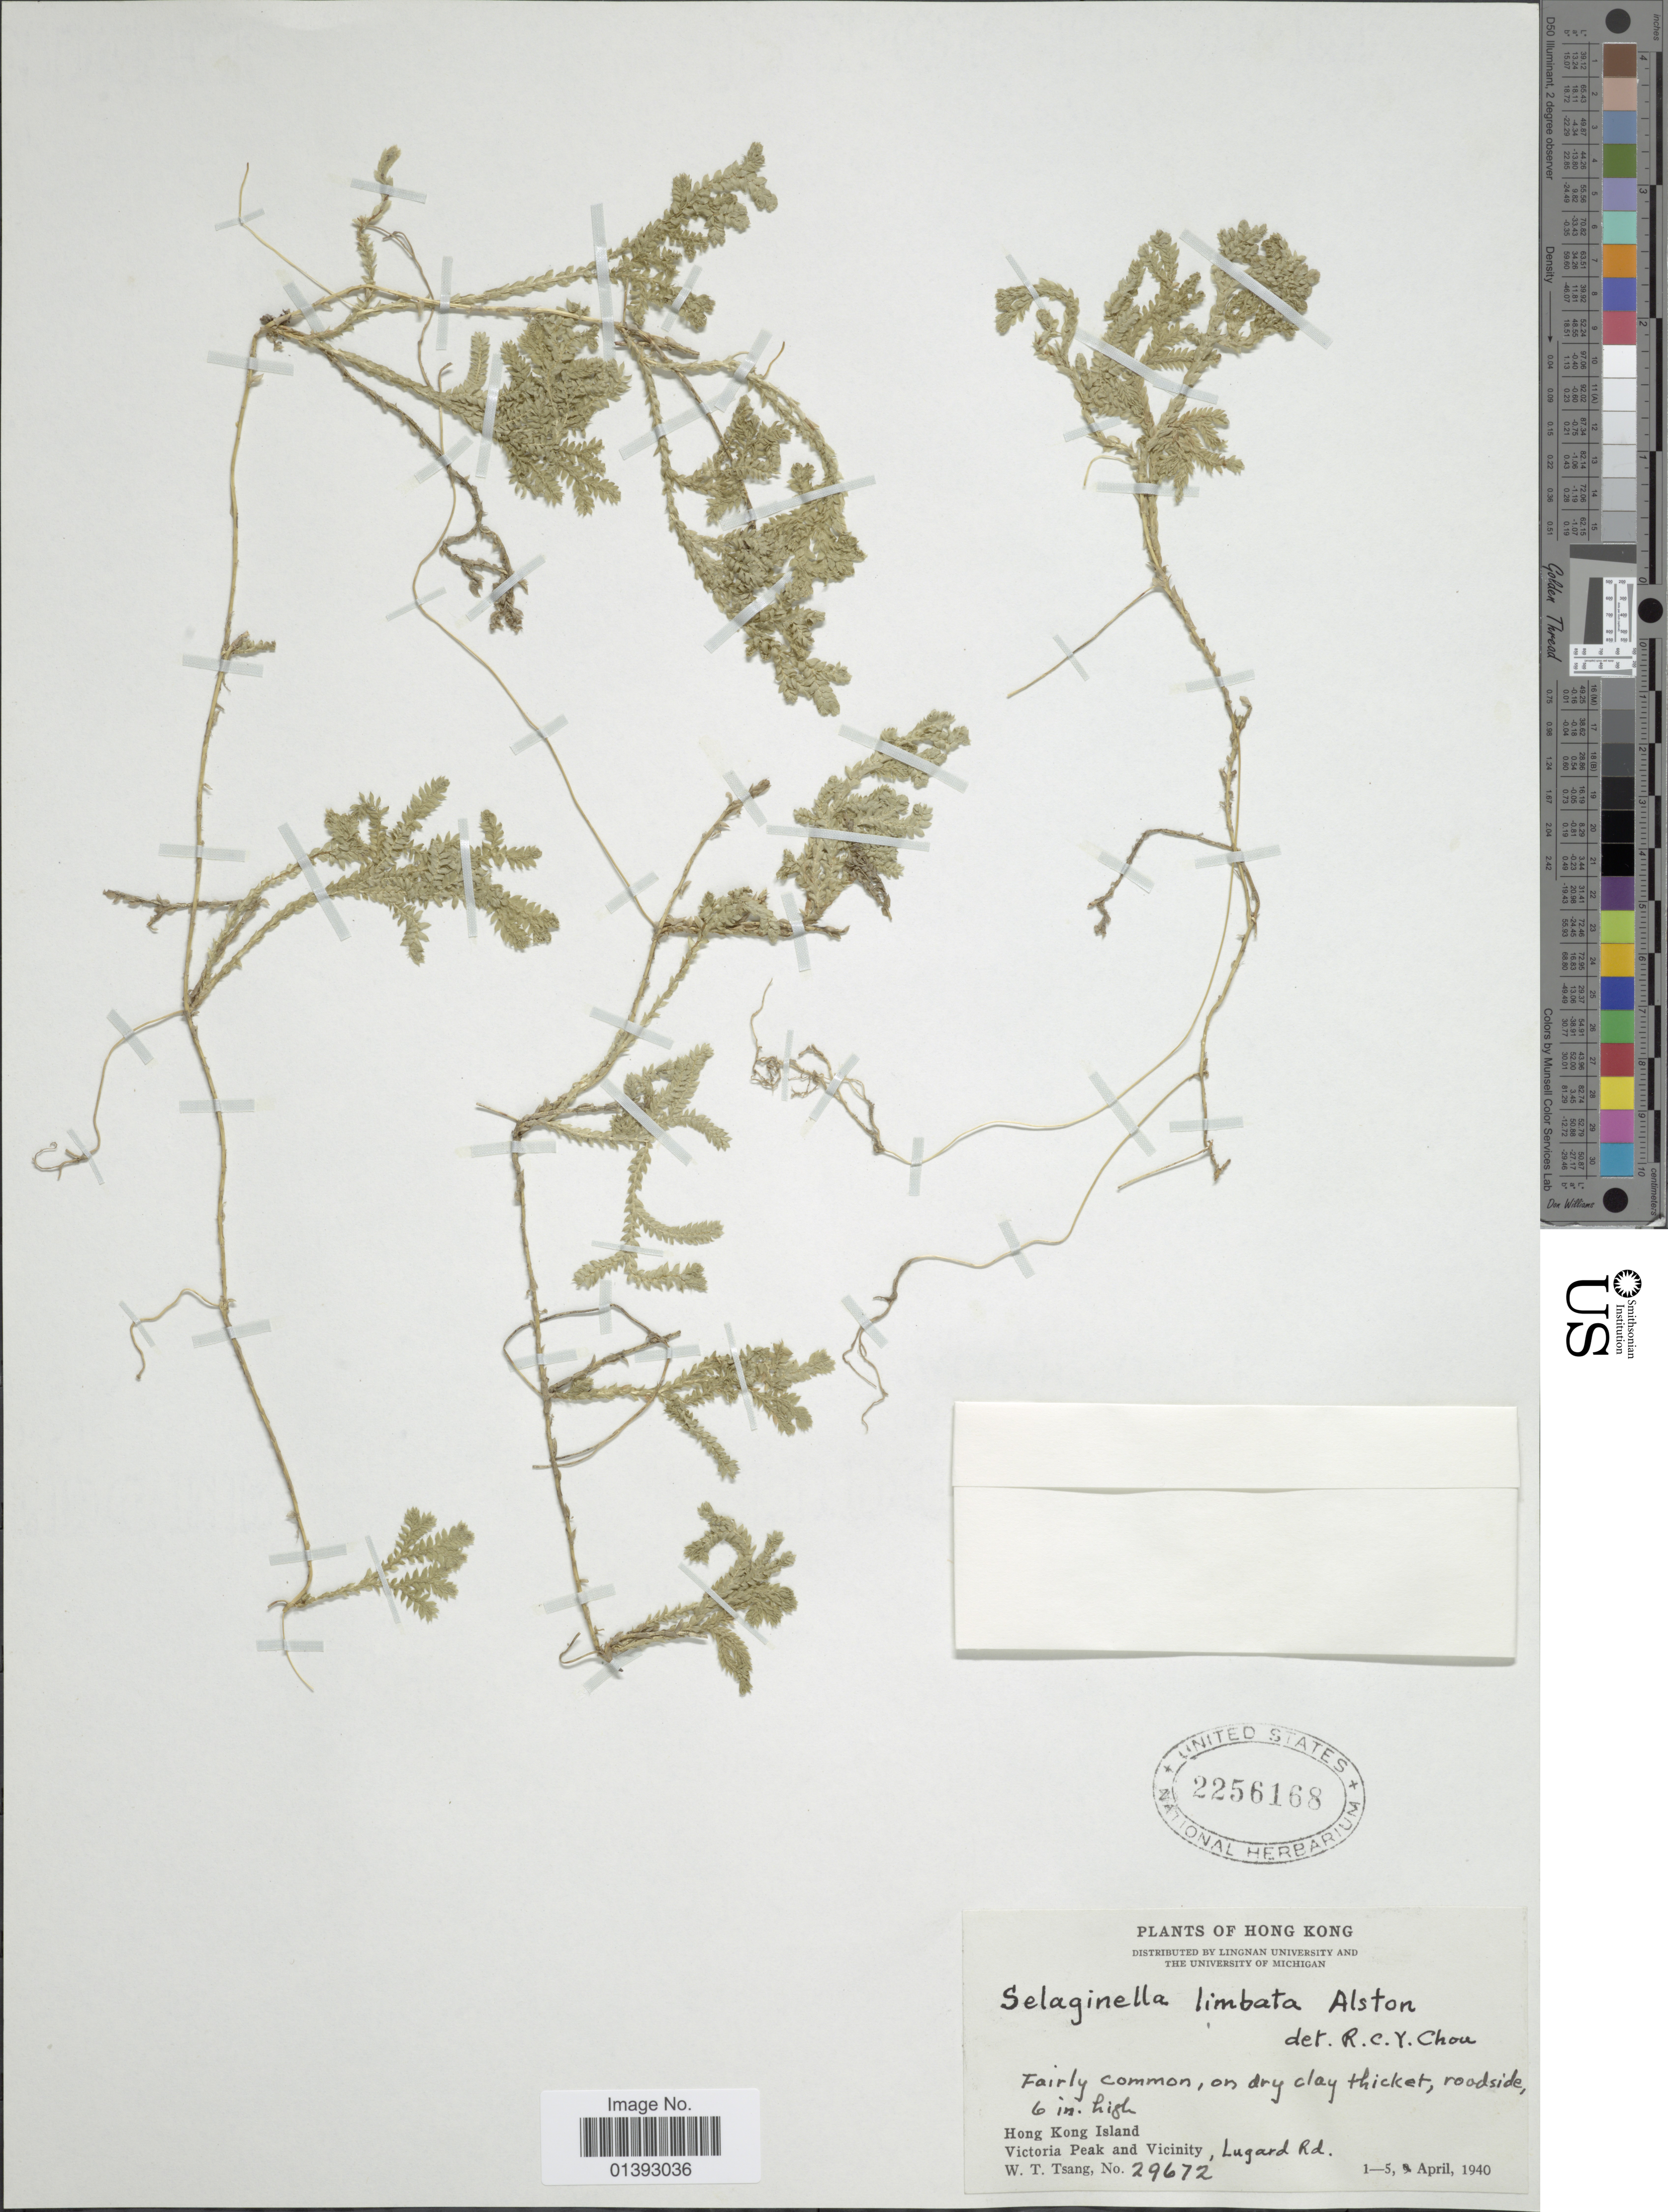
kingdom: Plantae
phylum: Tracheophyta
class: Lycopodiopsida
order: Selaginellales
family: Selaginellaceae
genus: Selaginella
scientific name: Selaginella limbata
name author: Alston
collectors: W. T. Tsang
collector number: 29672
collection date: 1940-04-01/1940-04-05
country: China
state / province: Hong Kong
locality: Hong Kong Island, Victoria Peak and vicinity, Lugard Rd.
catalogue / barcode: US 2256168